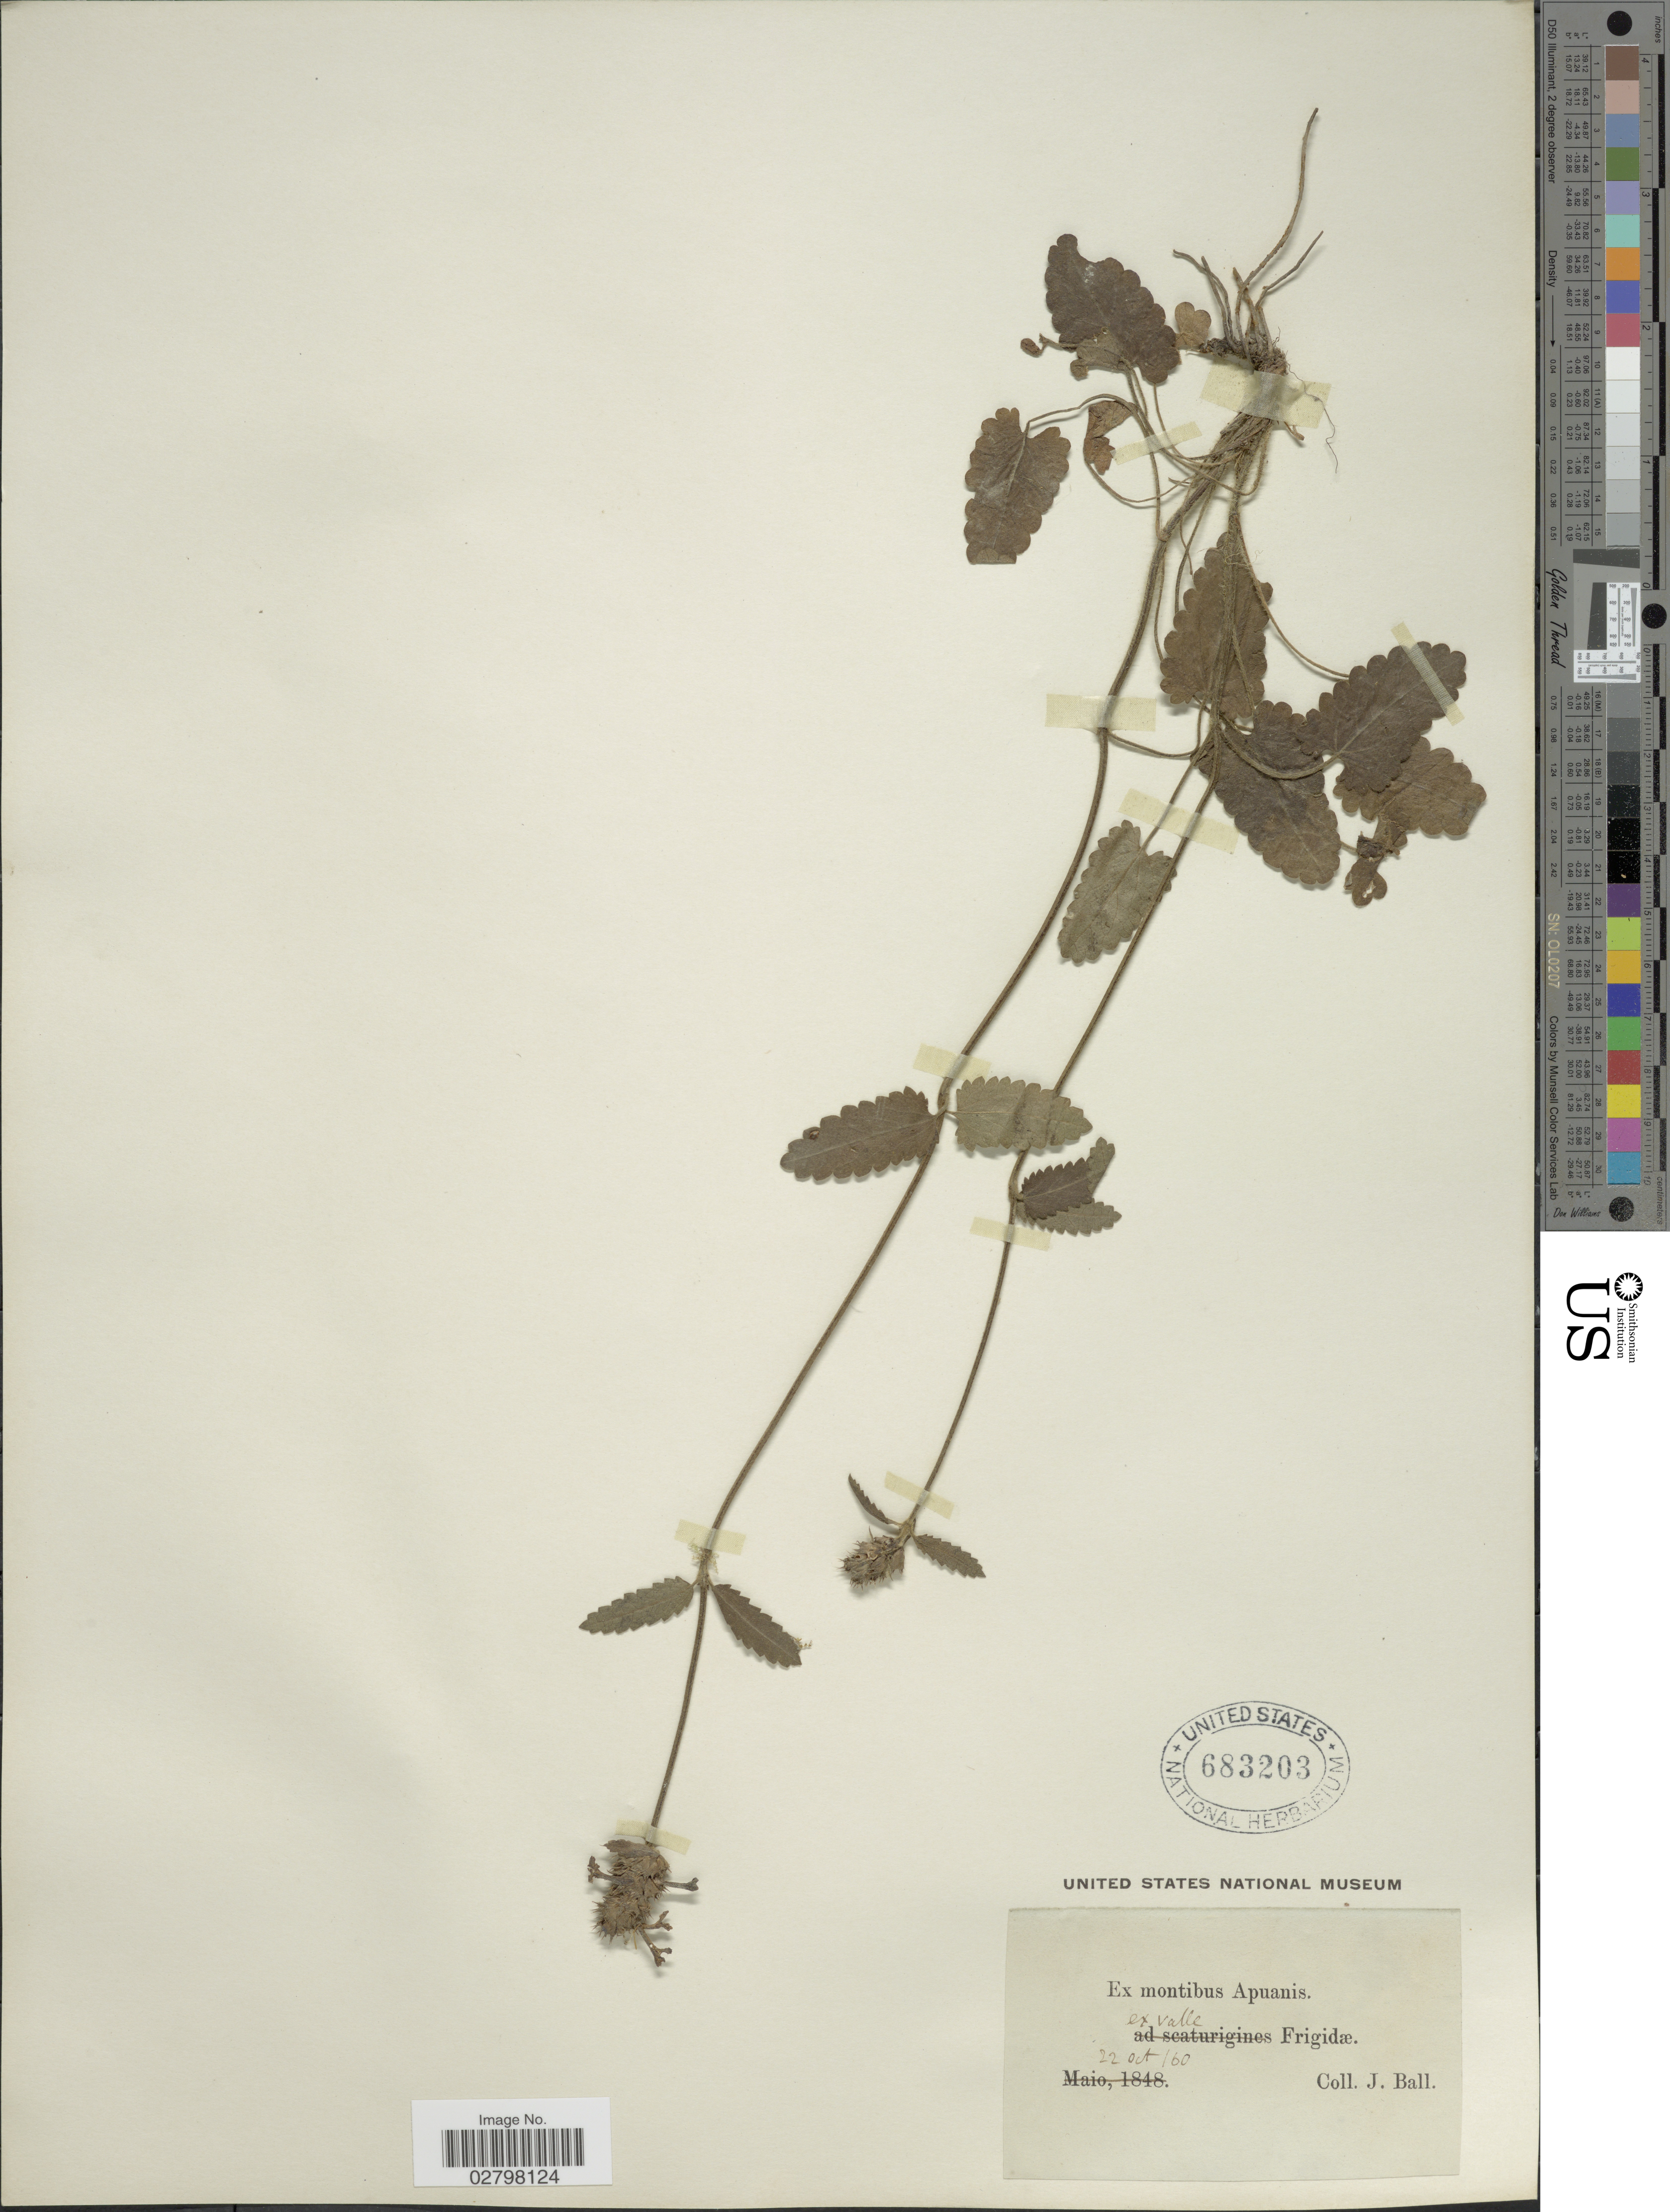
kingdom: Plantae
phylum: Tracheophyta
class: Magnoliopsida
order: Lamiales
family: Lamiaceae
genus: Stachys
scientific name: Stachys sp.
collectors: J. Ball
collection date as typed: Transcribed d/m/y: 22/10/60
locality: Ex montibus Apuanis. Ex valle Frigidæ.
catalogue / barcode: US 683203